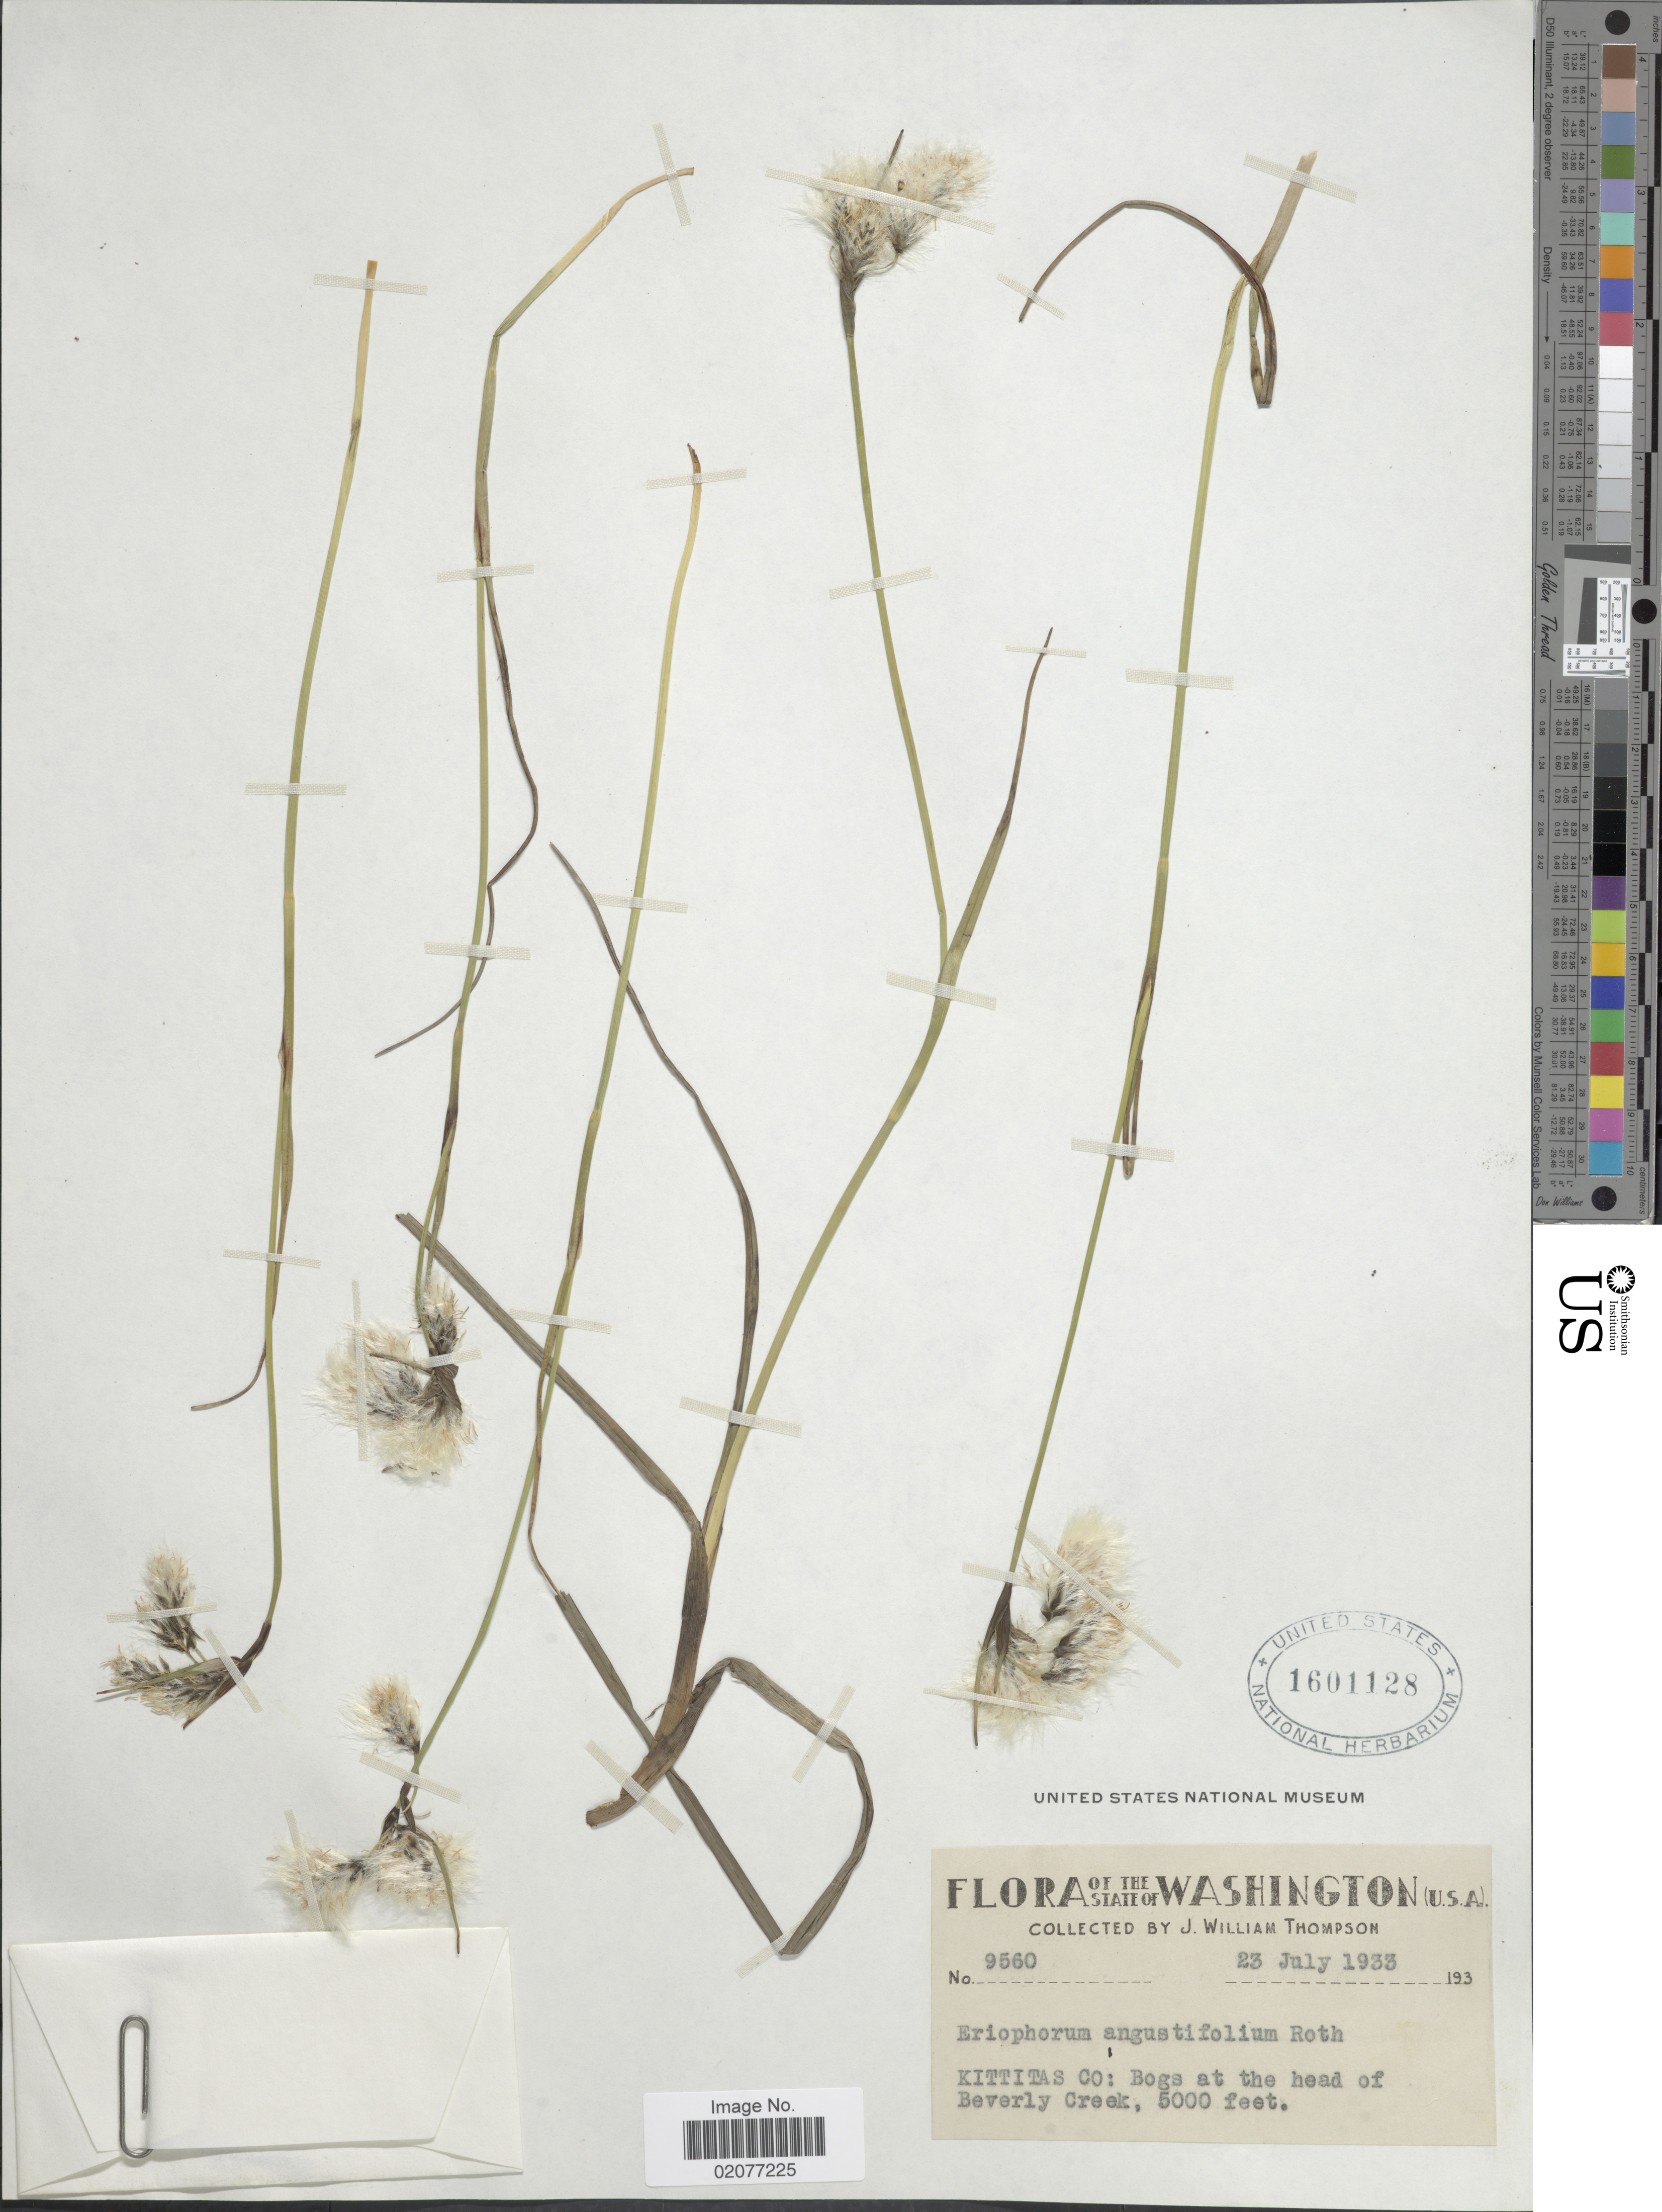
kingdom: Plantae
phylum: Tracheophyta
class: Liliopsida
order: Poales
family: Cyperaceae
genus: Eriophorum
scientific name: Eriophorum angustifolium subsp. angustifolium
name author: Honck.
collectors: J. W. Thompson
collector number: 9560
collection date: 1933-07-23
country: United States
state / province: Washington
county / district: Kittitas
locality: Kittitas Co: Bogs at the head of Beverly Creek.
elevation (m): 1524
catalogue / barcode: US 1601128